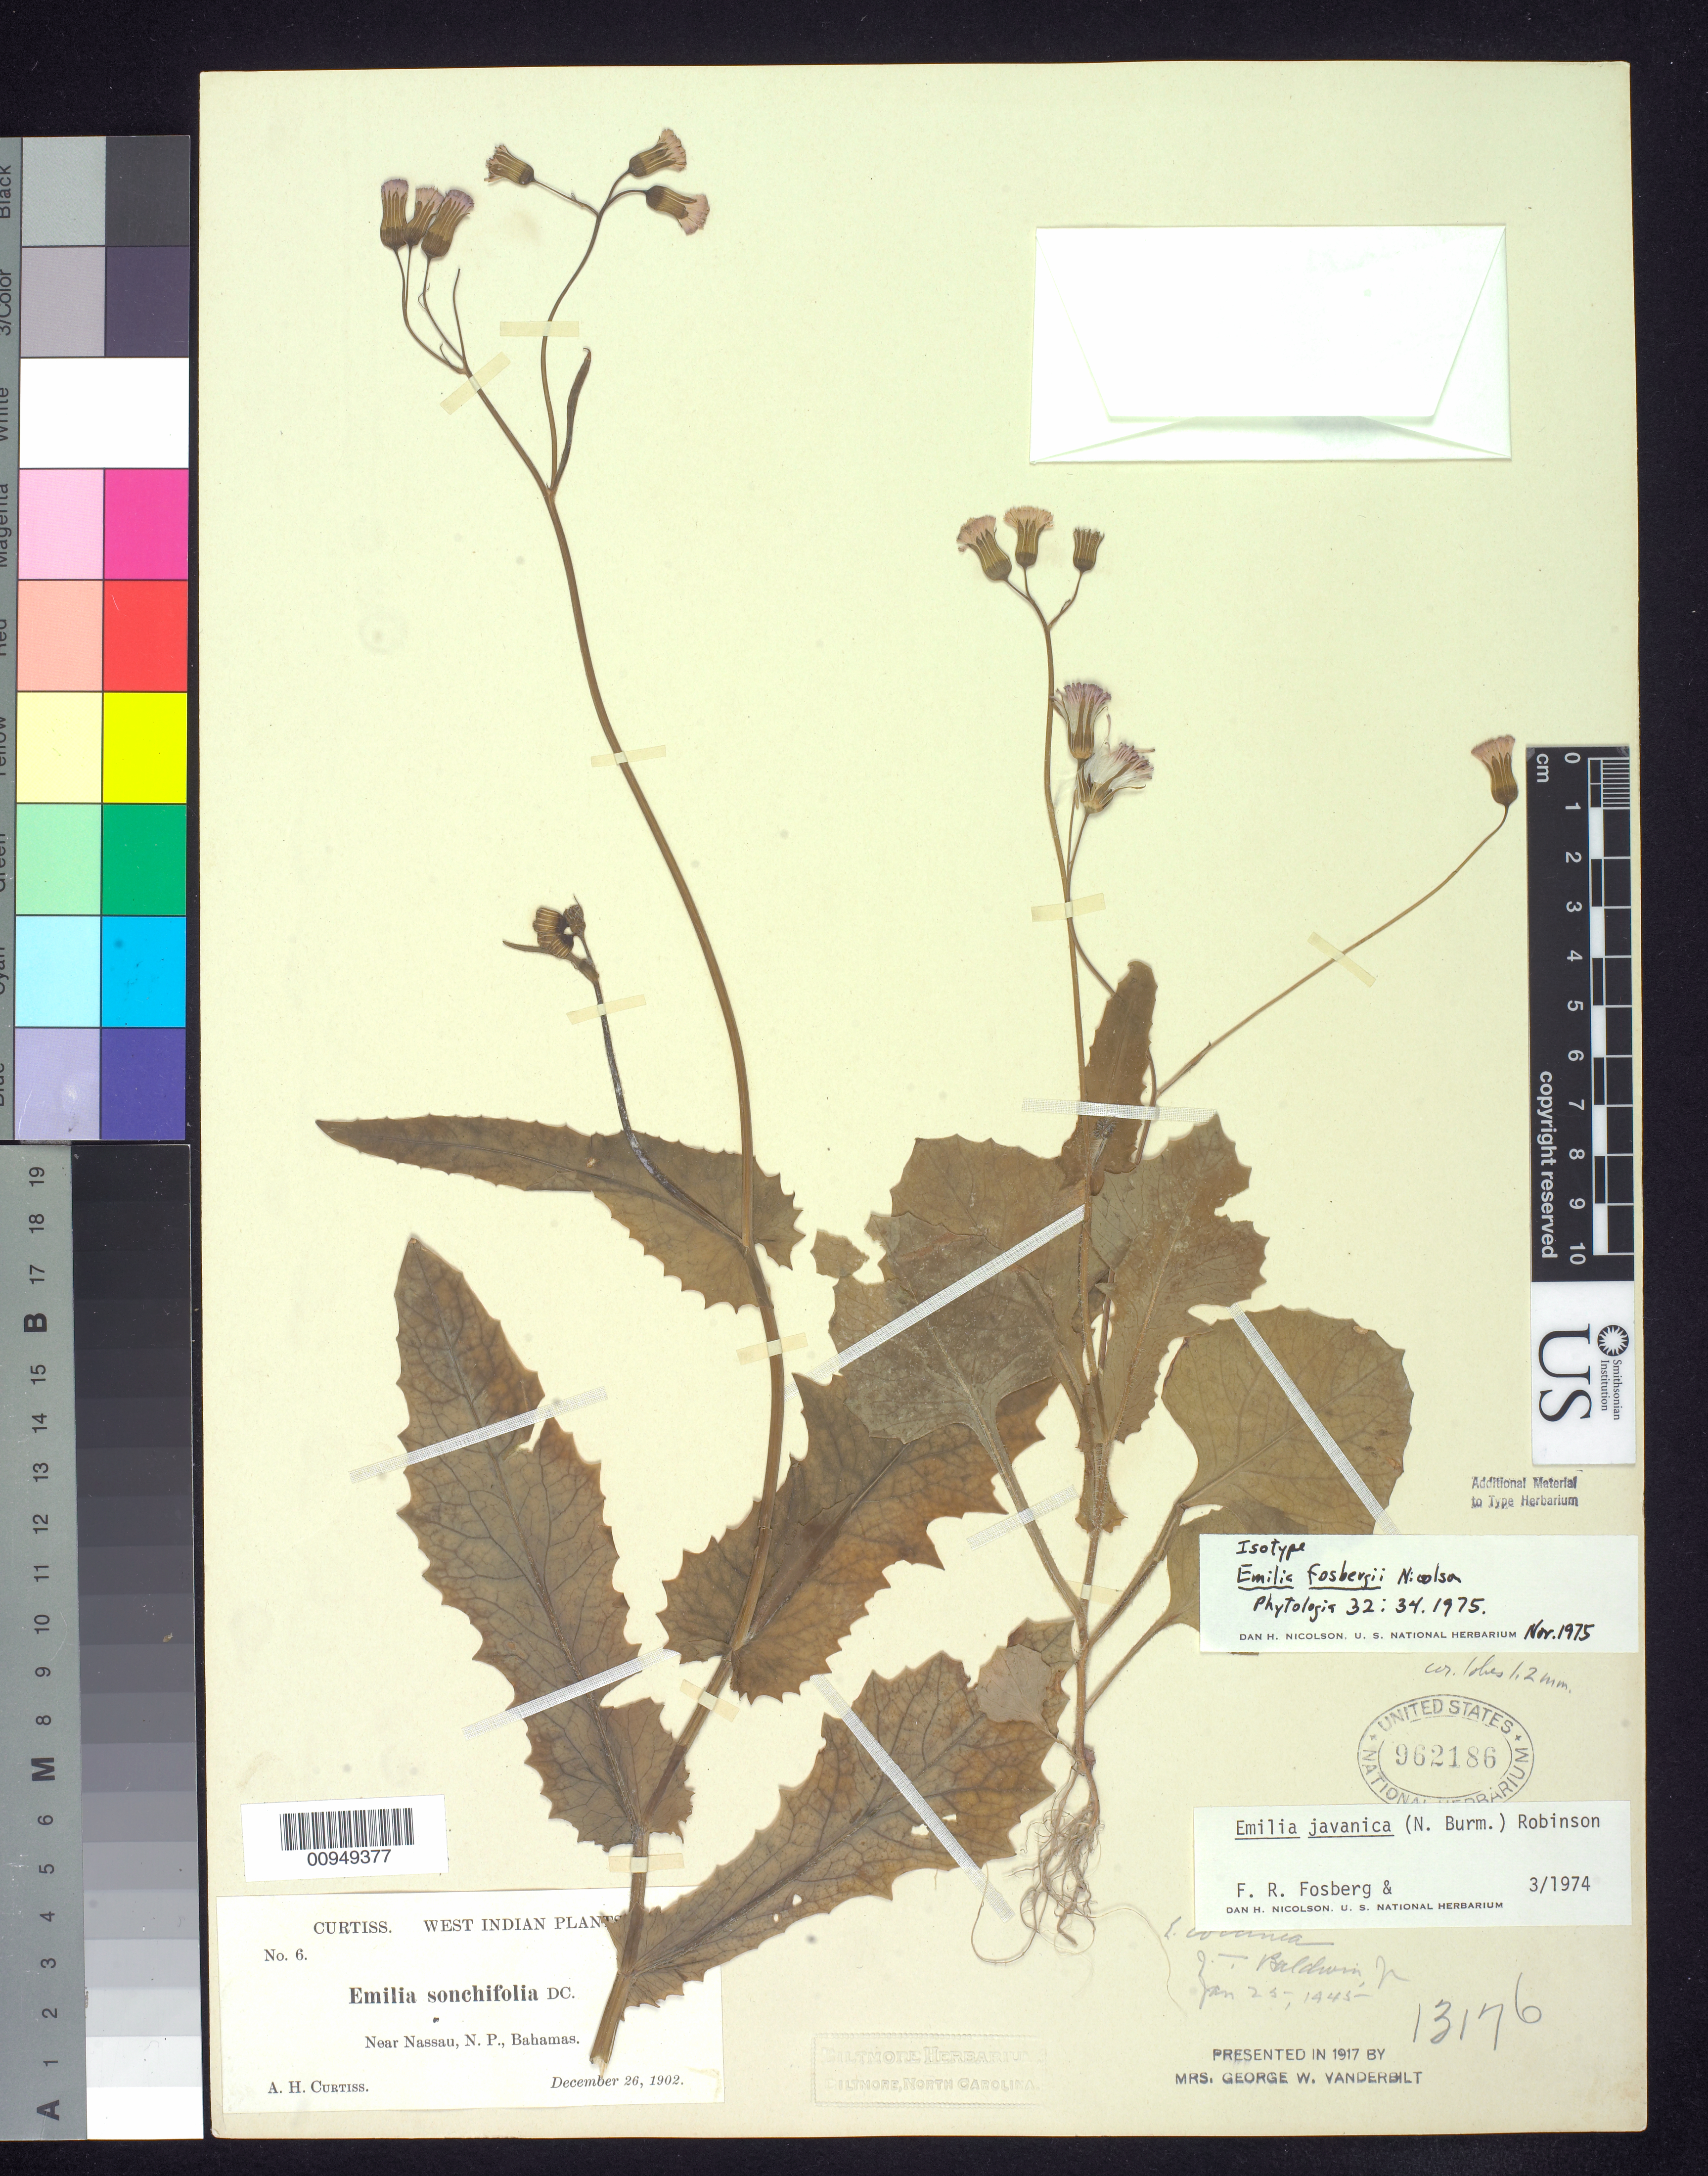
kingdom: Plantae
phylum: Tracheophyta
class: Magnoliopsida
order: Asterales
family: Asteraceae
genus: Emilia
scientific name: Emilia fosbergii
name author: Nicolson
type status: Isotype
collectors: A. H. Curtiss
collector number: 6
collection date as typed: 26 Dec 1902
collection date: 1902-12-26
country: Bahamas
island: New Providence Island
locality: Near Nassau, N.P., Bahamas.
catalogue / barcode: US 962186